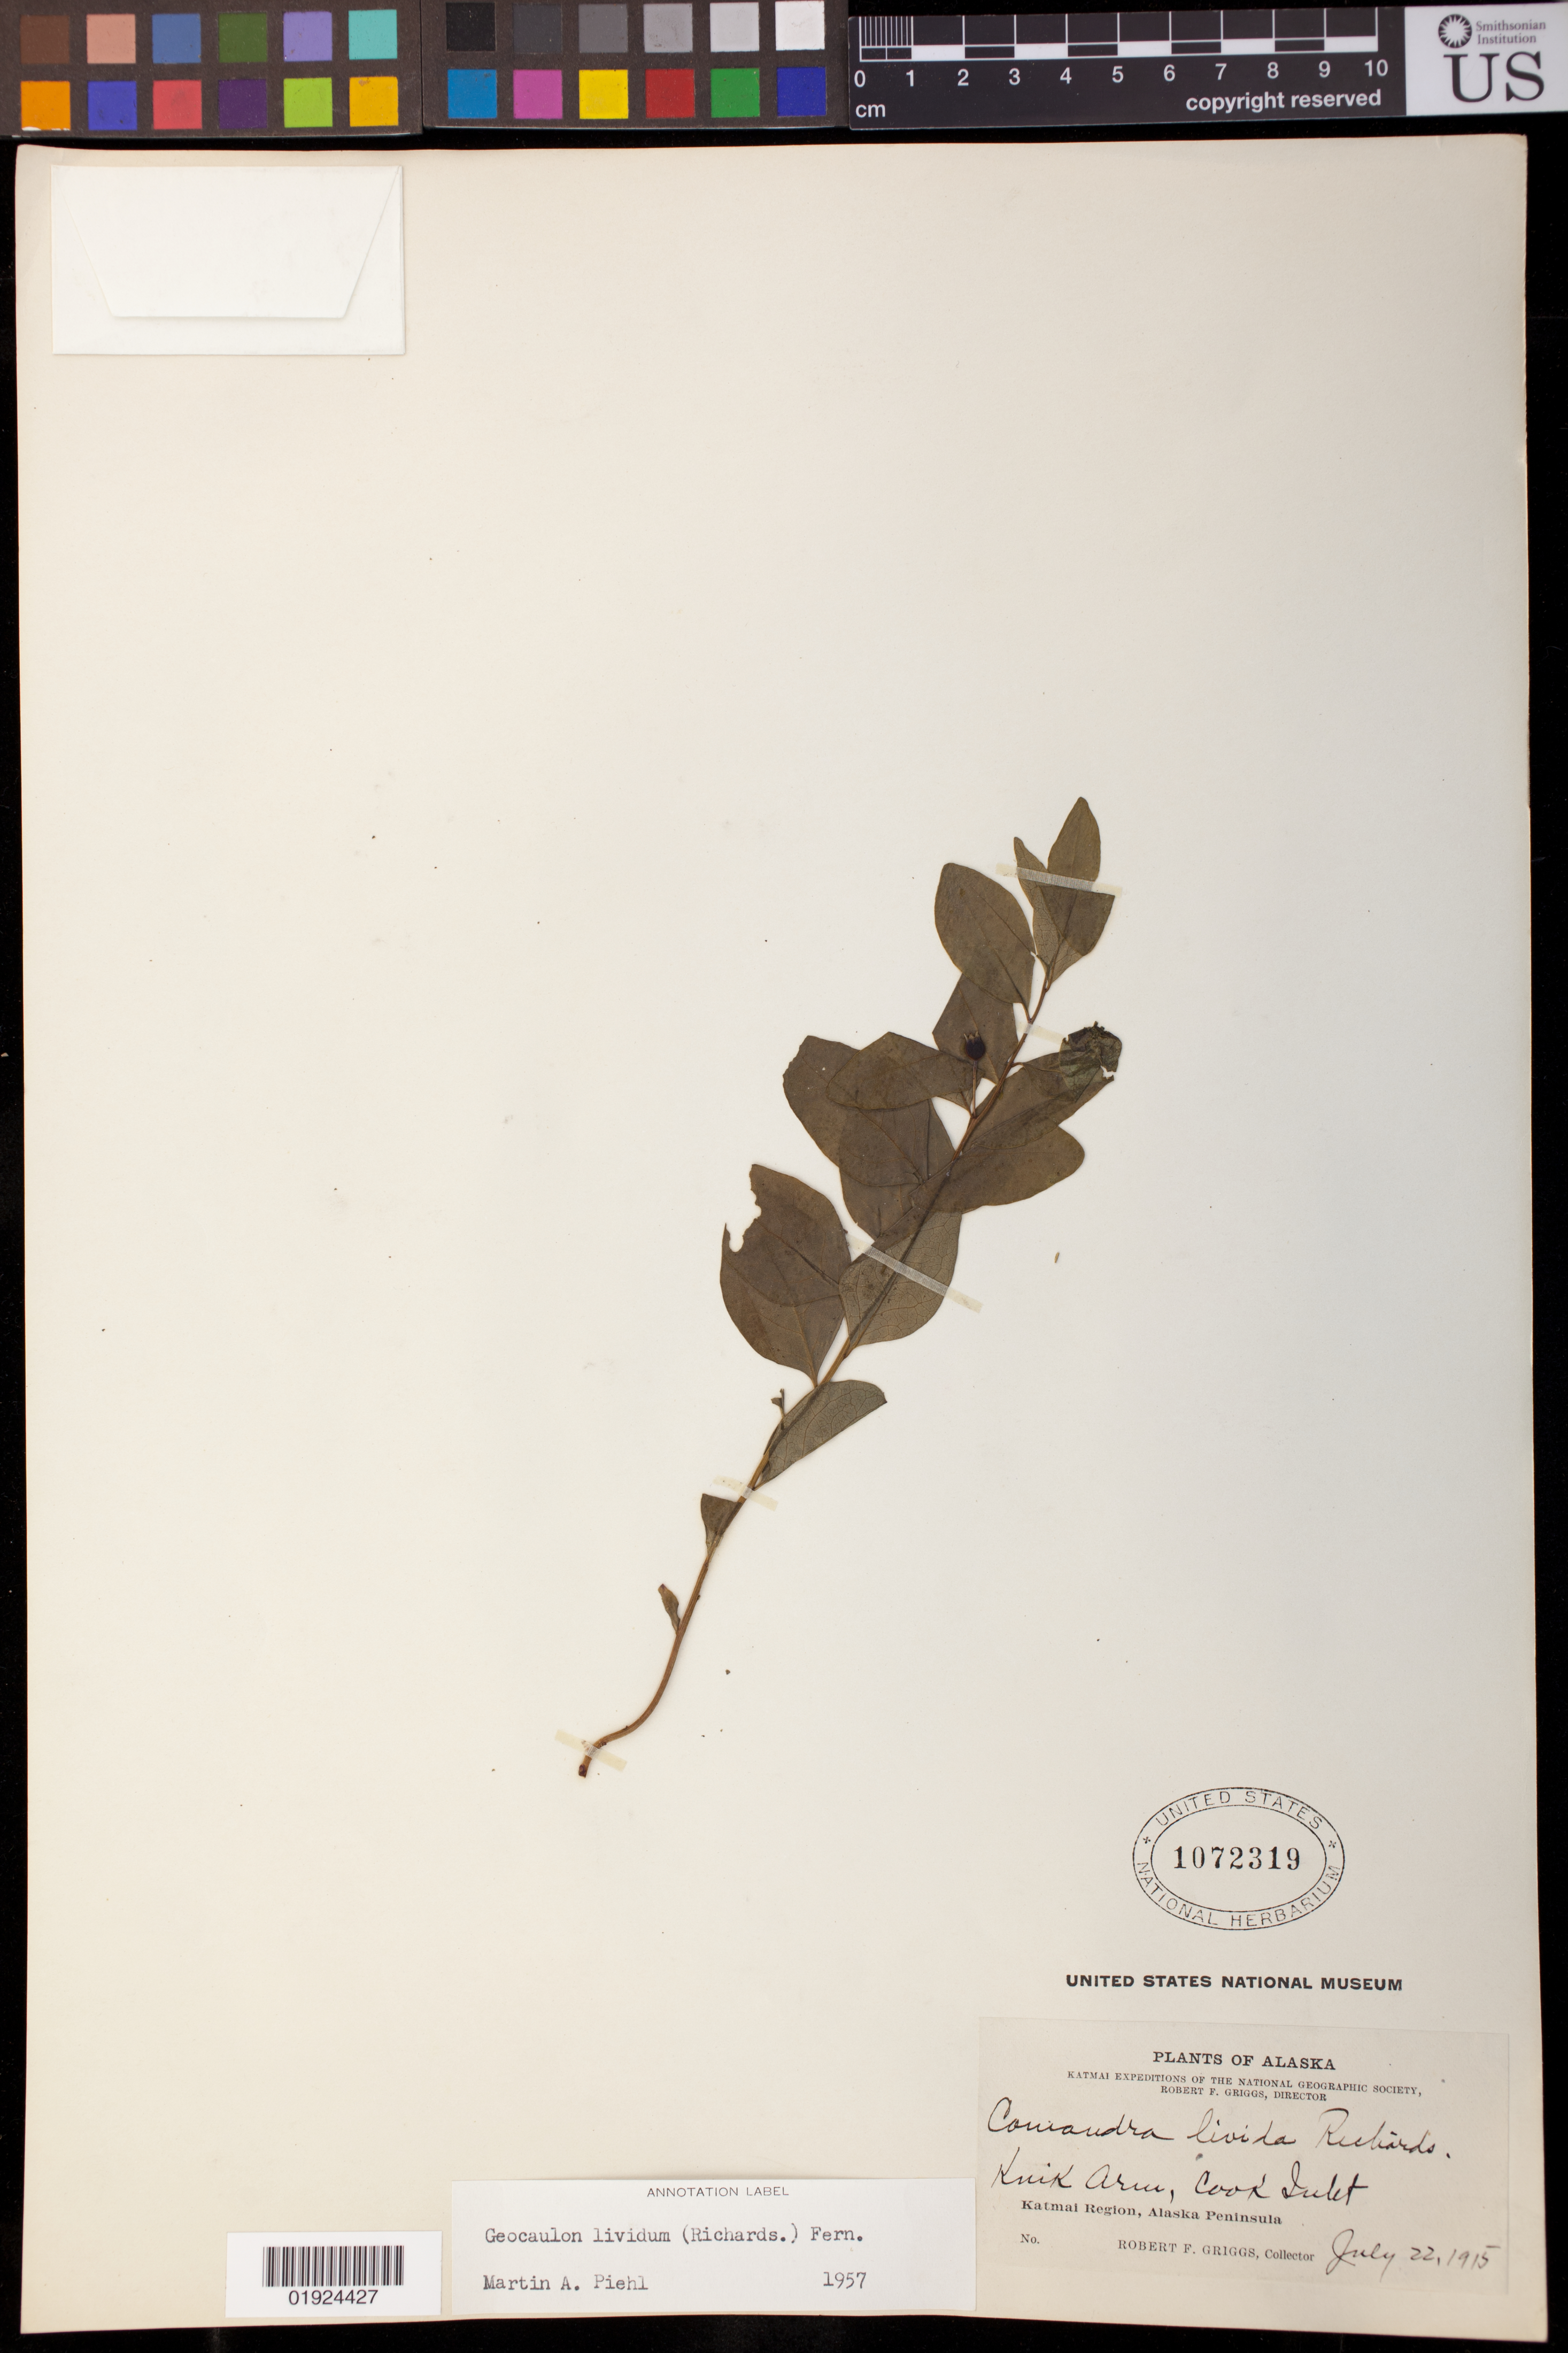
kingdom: Plantae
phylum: Tracheophyta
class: Magnoliopsida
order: Santalales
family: Comandraceae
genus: Geocaulon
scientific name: Geocaulon lividum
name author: (Richardson) Fernald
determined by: Piehl, M. A.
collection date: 1915-07-22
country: United States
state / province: Alaska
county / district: Anchorage Municipality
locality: Knik Arm, Cook Inlet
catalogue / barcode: US 1072319